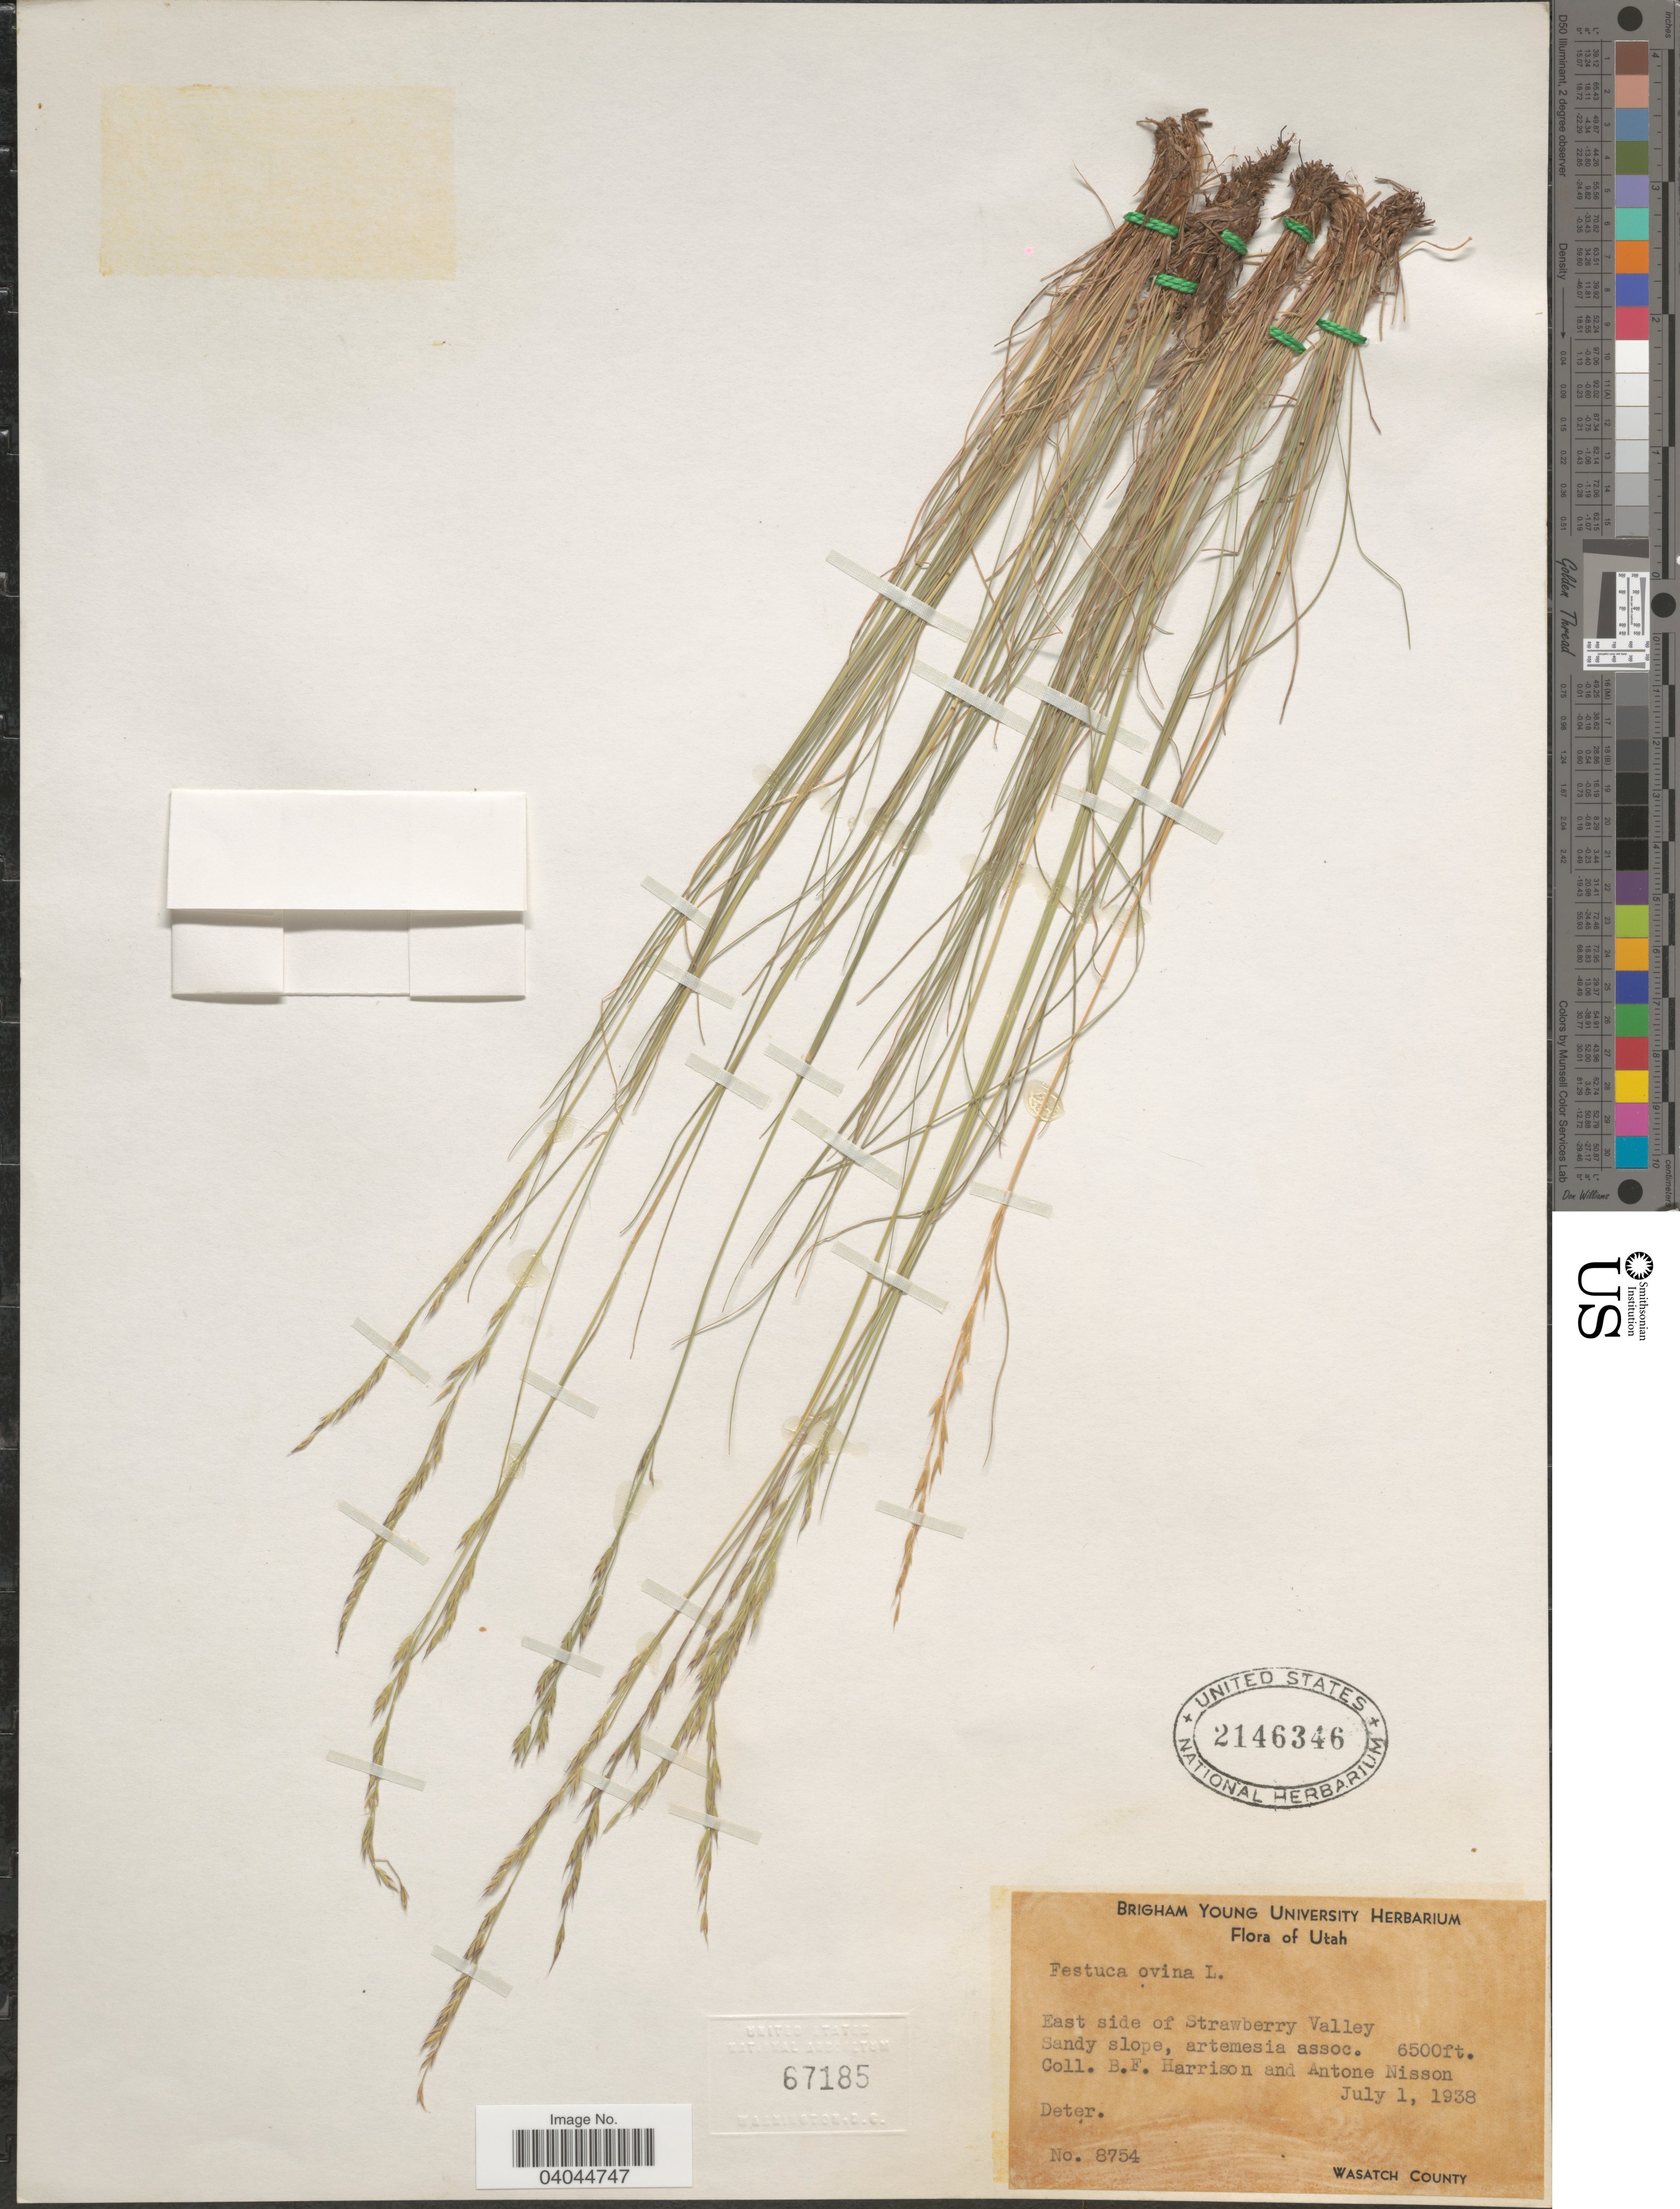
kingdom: Plantae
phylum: Tracheophyta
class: Liliopsida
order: Poales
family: Poaceae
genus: Festuca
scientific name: Festuca ovina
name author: L.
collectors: B. F. Harrison & A. Nisson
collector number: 8754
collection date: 1938-07-01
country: United States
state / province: Utah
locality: East side of Strawberry Valley. Wasatch County.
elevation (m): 1981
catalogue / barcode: US 2146346